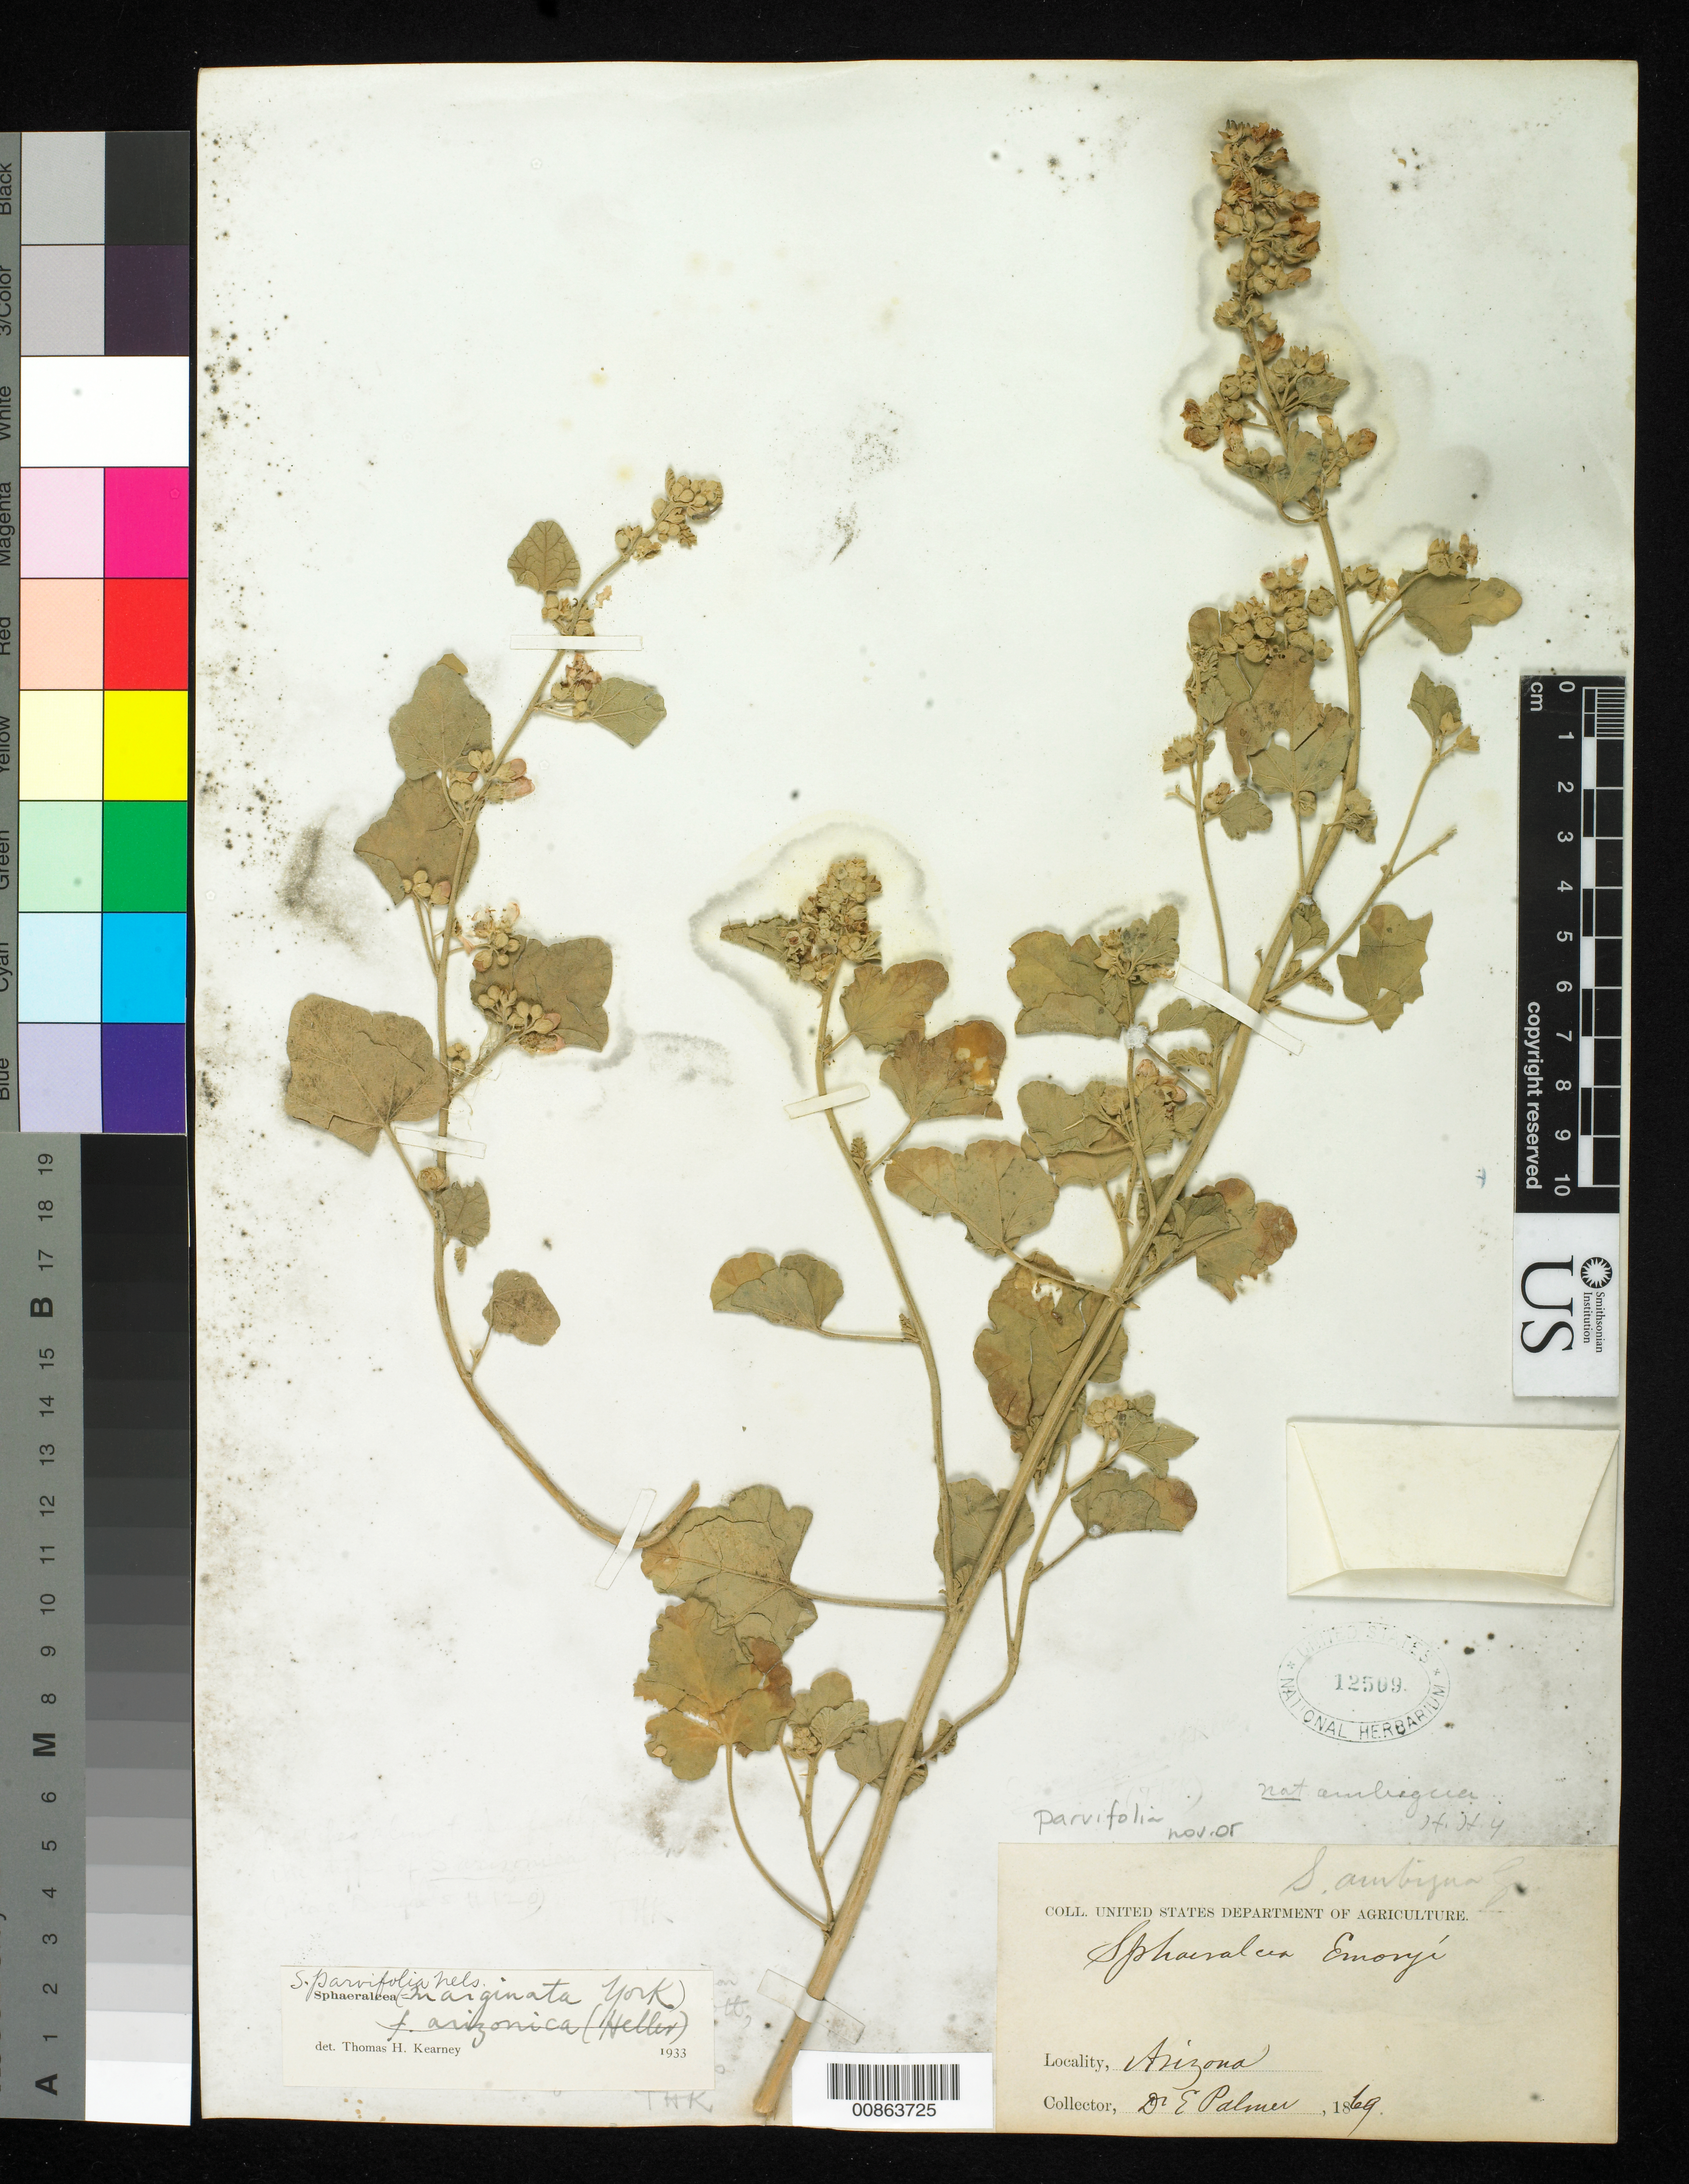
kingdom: Plantae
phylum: Tracheophyta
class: Magnoliopsida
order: Malvales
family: Malvaceae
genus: Sphaeralcea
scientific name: Sphaeralcea parvifolia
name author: A. Nelson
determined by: Kearney, T. H.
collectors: E. Palmer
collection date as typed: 1869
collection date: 1869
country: United States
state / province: Arizona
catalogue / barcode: US 12509